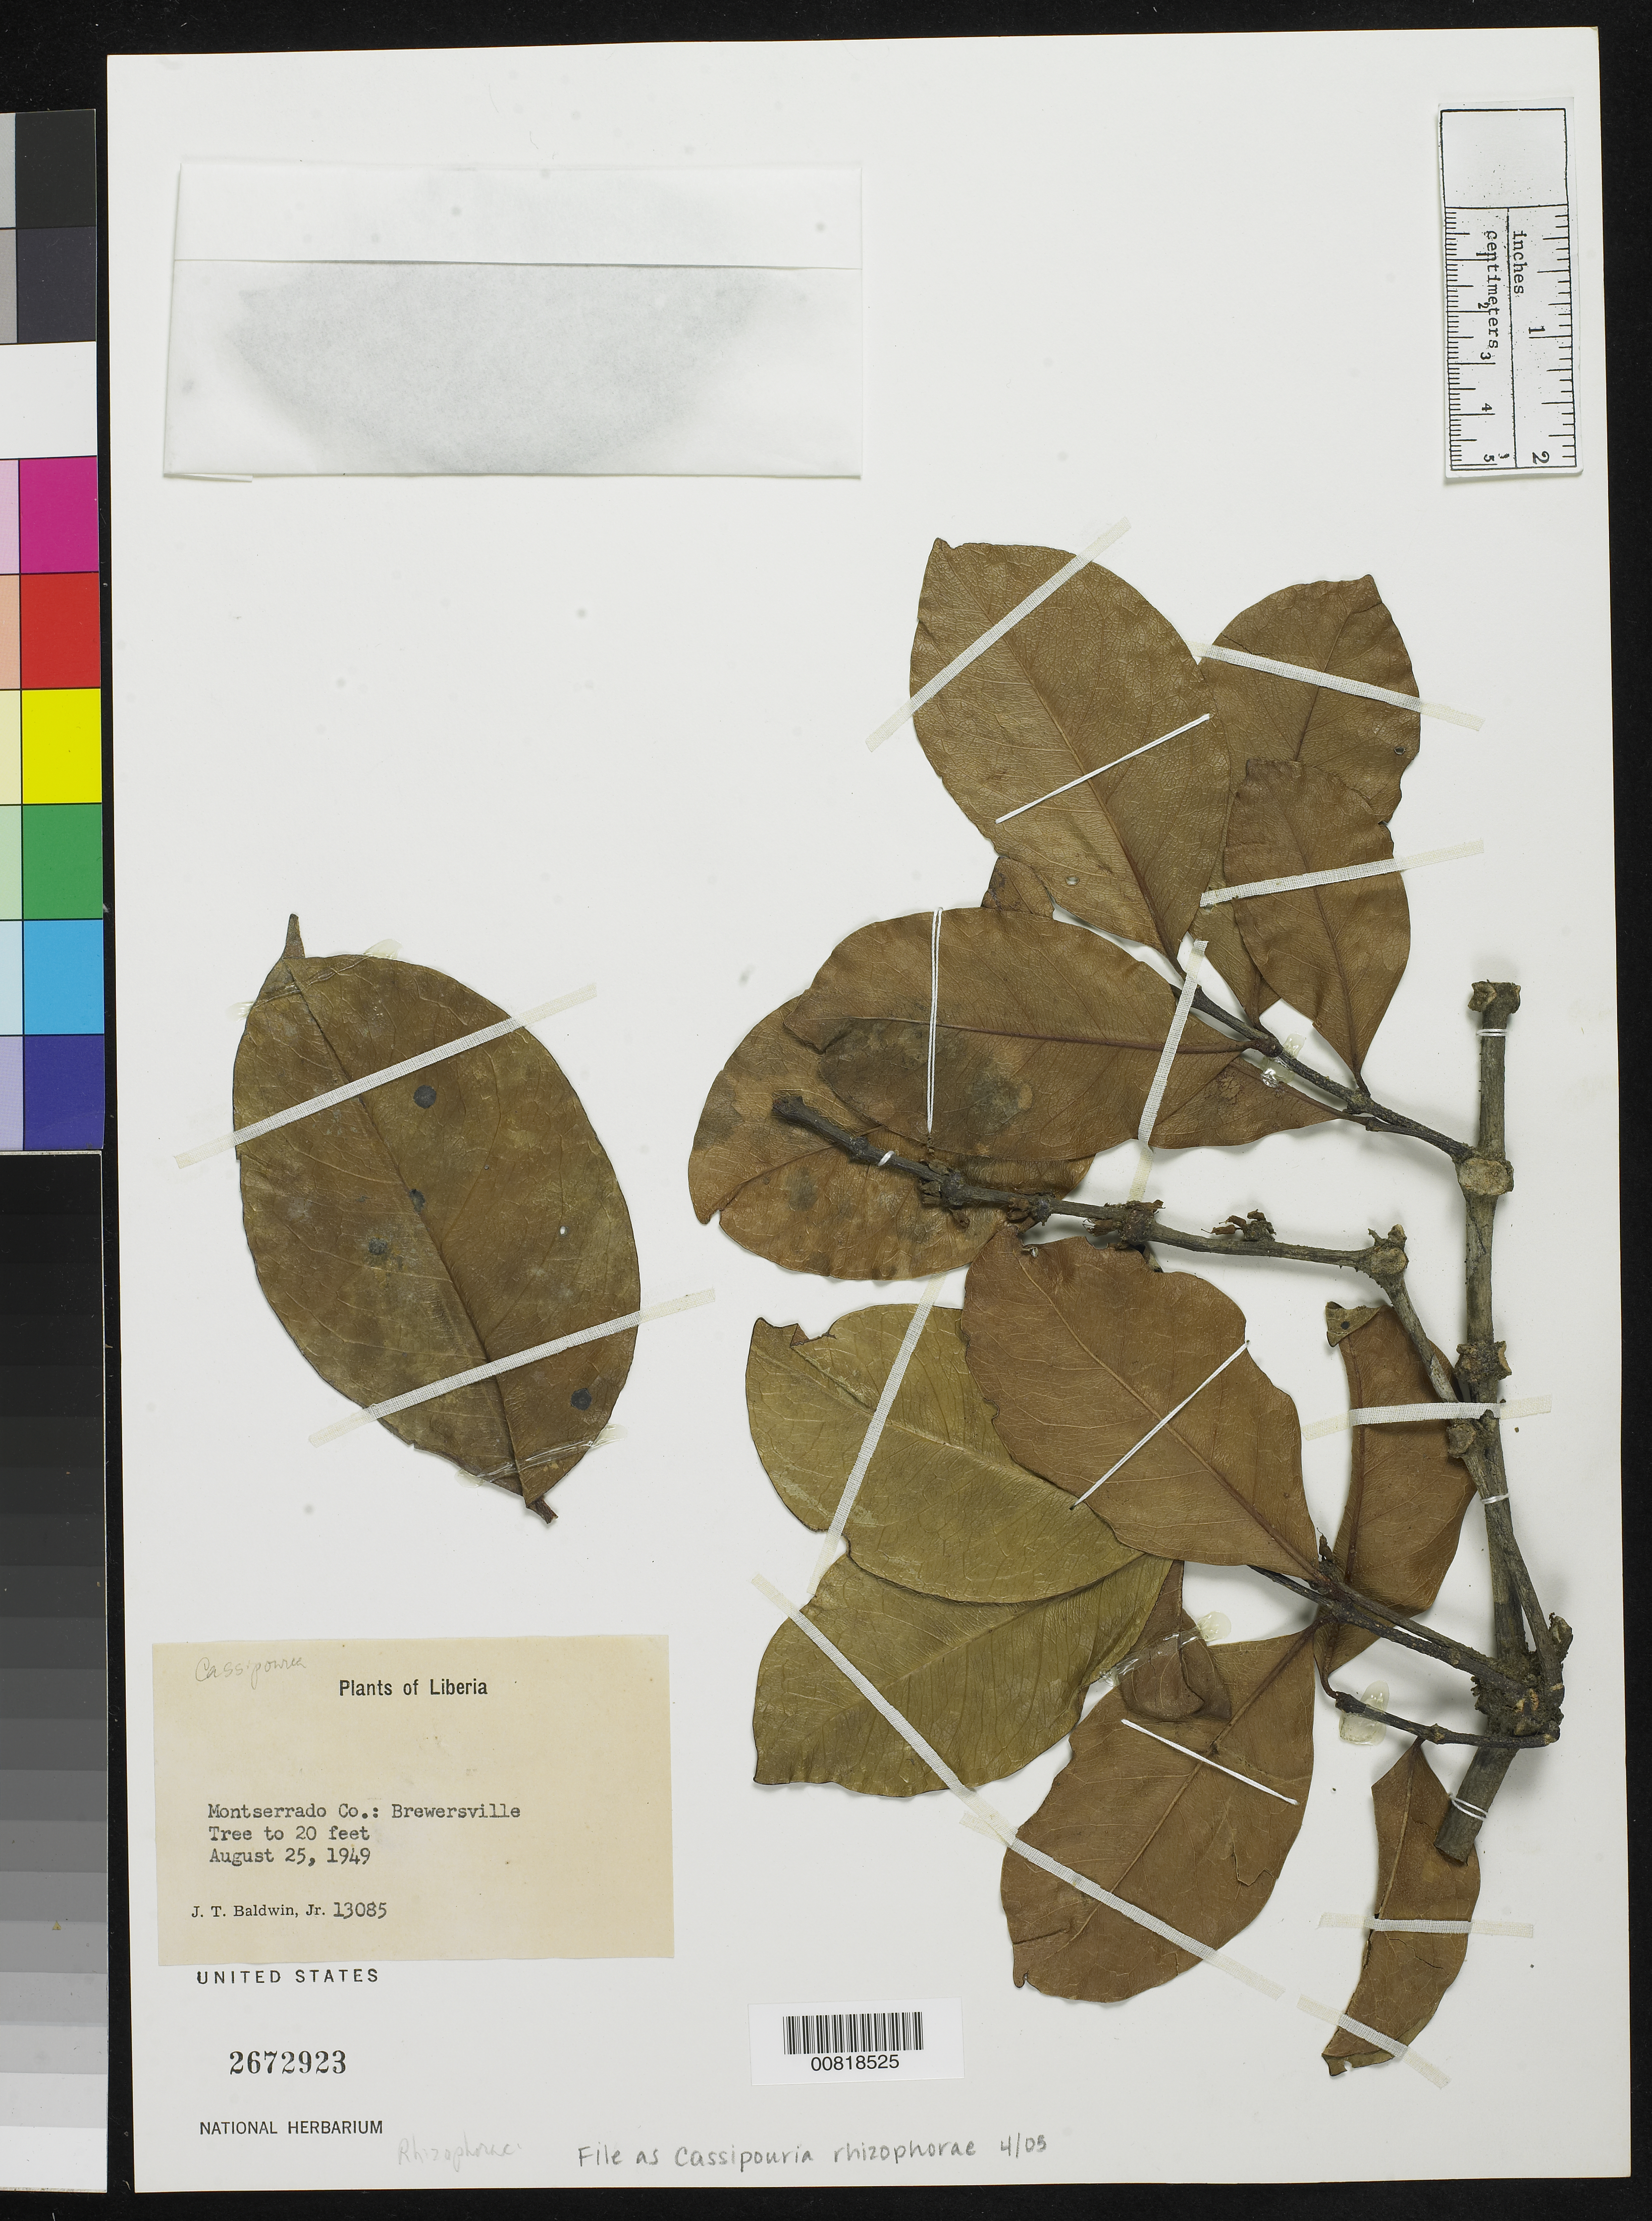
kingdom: Plantae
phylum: Tracheophyta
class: Magnoliopsida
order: Malpighiales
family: Rhizophoraceae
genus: Cassipourea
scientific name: Cassipourea sp.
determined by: Strong, Mark T., (BOT), Smithsonian Institution - National Museum of Natural History (UNITED STATES)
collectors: J. T. Baldwin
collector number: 13085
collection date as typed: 25 Aug 1949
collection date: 1949-08-25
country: Liberia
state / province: Montserrado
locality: Brewersville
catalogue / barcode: US 2672923